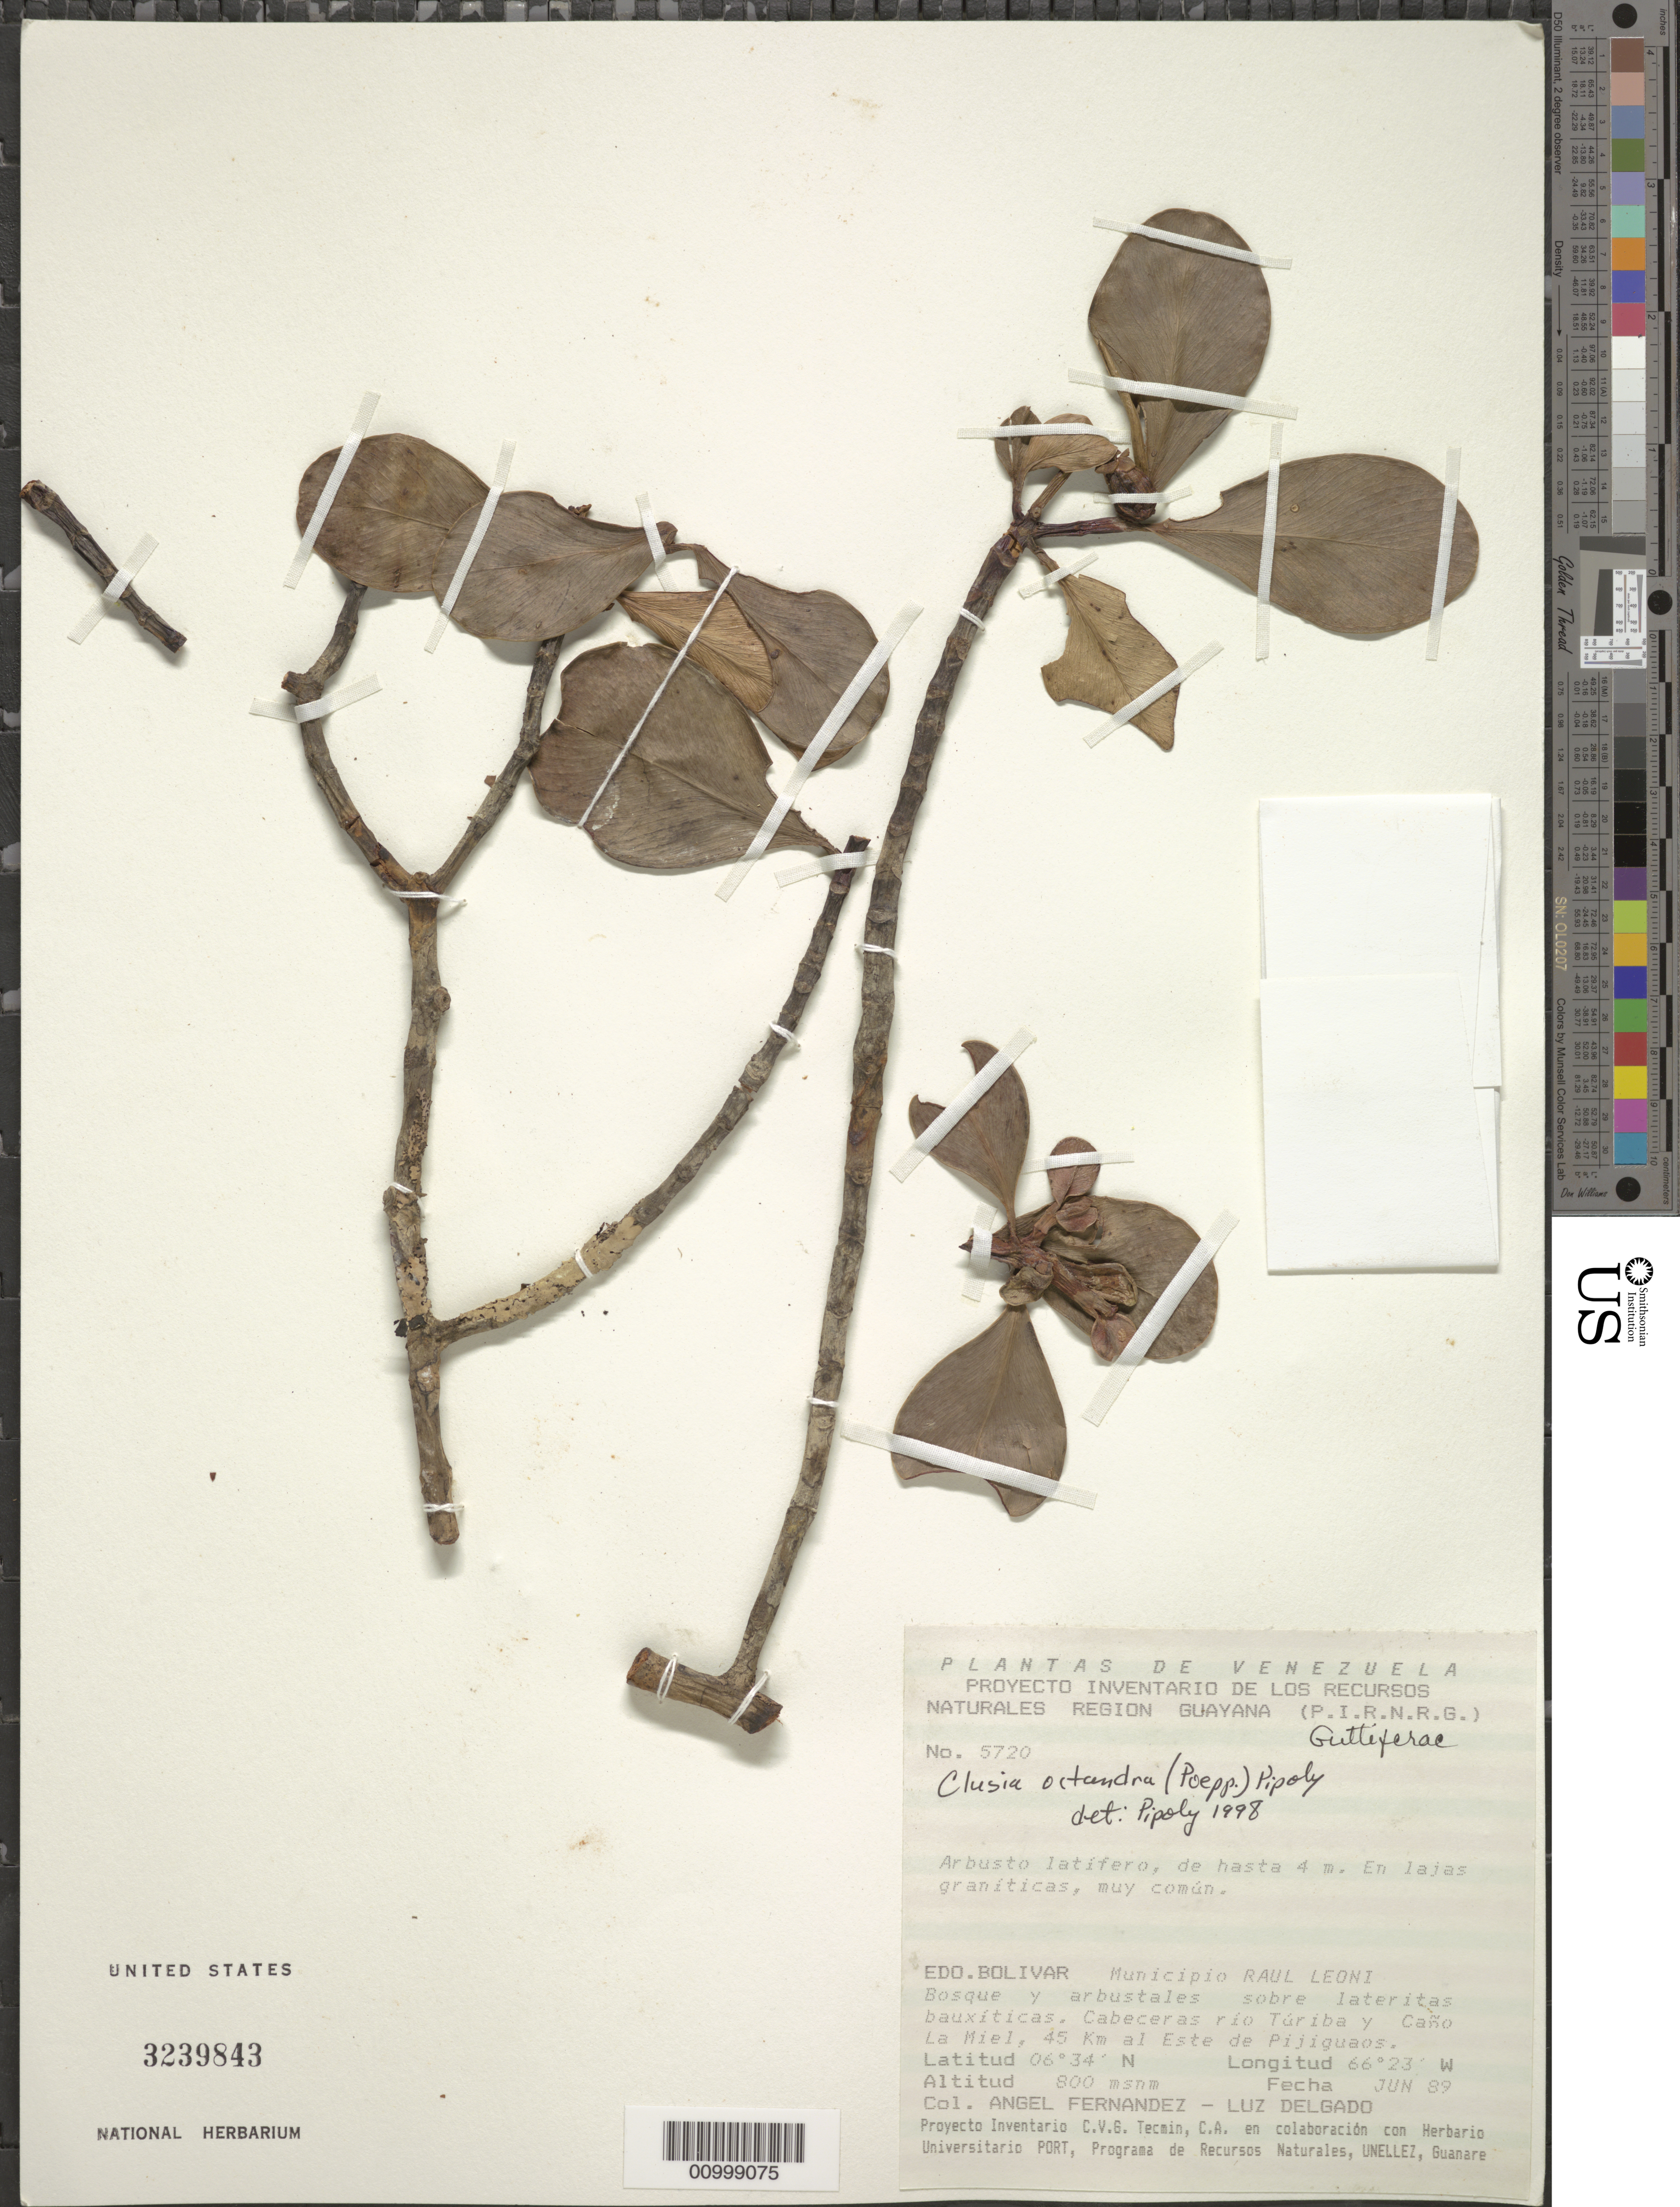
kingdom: Plantae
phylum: Tracheophyta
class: Magnoliopsida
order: Malpighiales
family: Clusiaceae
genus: Clusia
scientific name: Clusia octandra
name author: (Poepp.) Pipoly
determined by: Pipoly, J. J., III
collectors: A. Fernández & E. Sanoja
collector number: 5720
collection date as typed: Jun-89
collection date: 1989-06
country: Venezuela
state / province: Bolívar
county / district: Angostura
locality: Raúl Leoni [=Angostura]. Cabecera rio Turiba y Cano La Miel, 45 km al Este de Pijiguanos.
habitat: Bosque y arbustales sobre lateritas bauxiticas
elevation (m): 800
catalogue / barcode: US 3239843